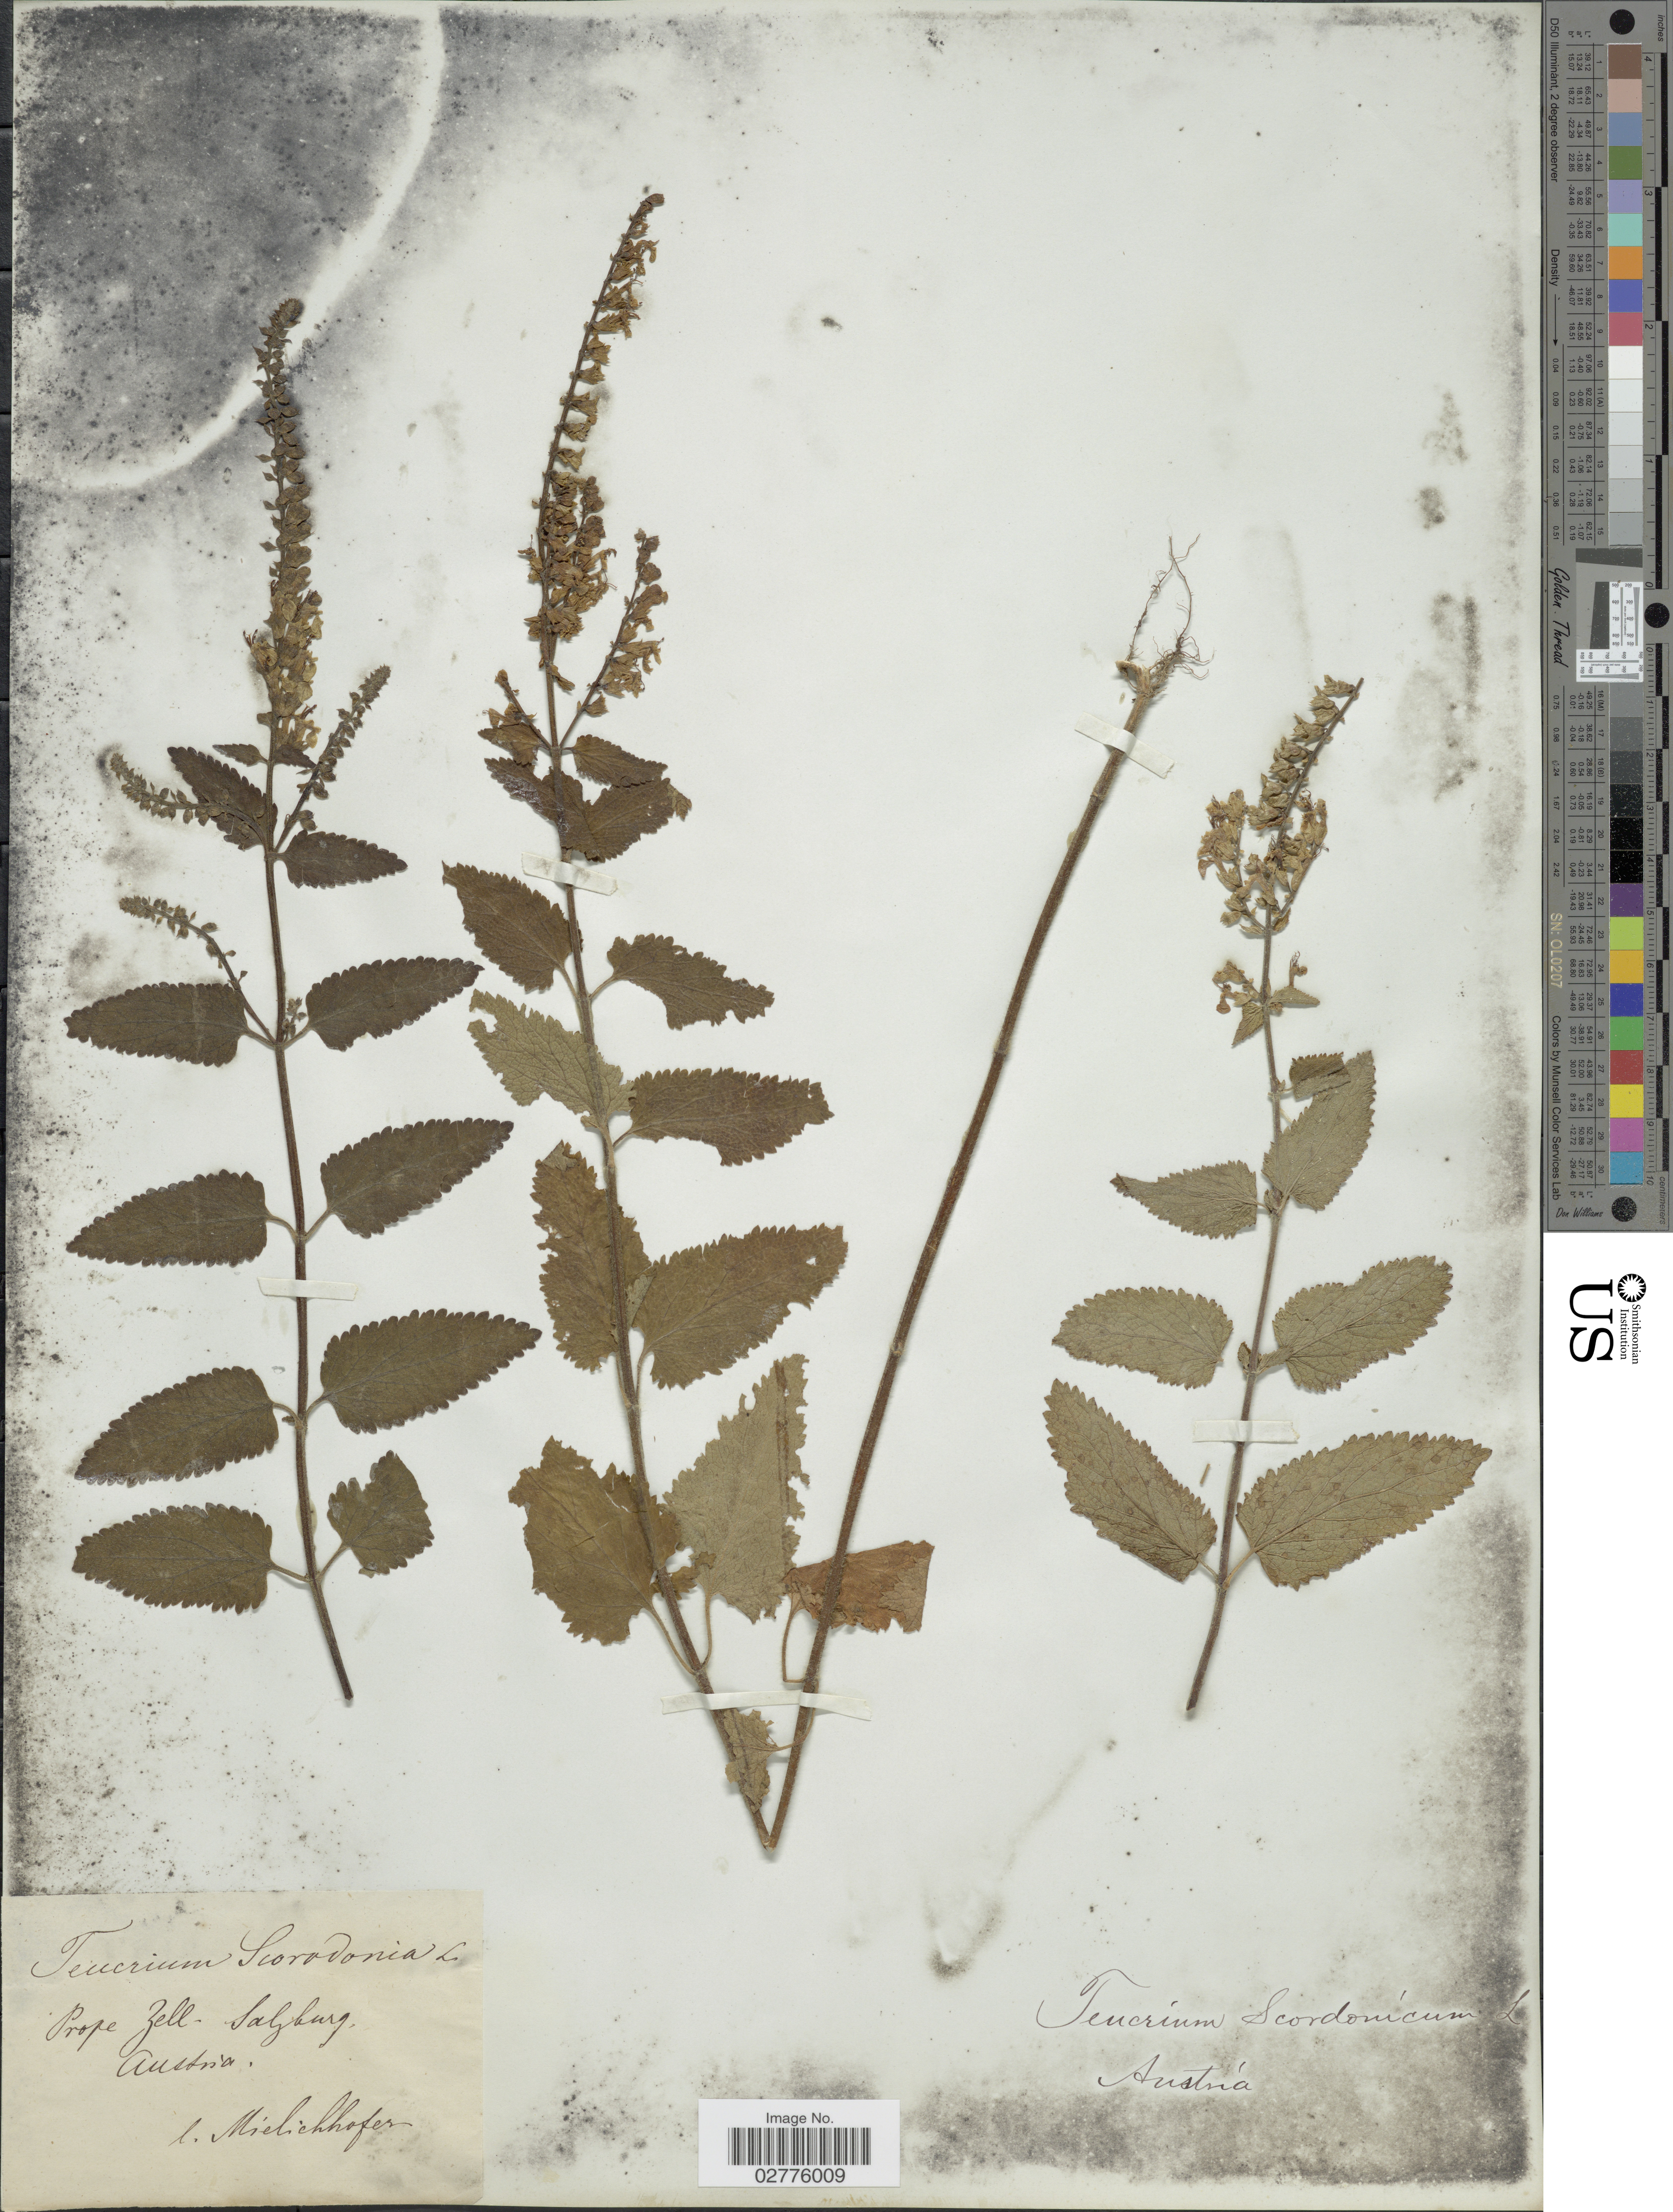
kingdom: Plantae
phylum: Tracheophyta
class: Magnoliopsida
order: Lamiales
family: Lamiaceae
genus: Teucrium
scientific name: Teucrium scorodonia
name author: L.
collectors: Mielichhofer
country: Austria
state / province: Salzburg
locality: Prope Zell. [interpreted] Salzburg.